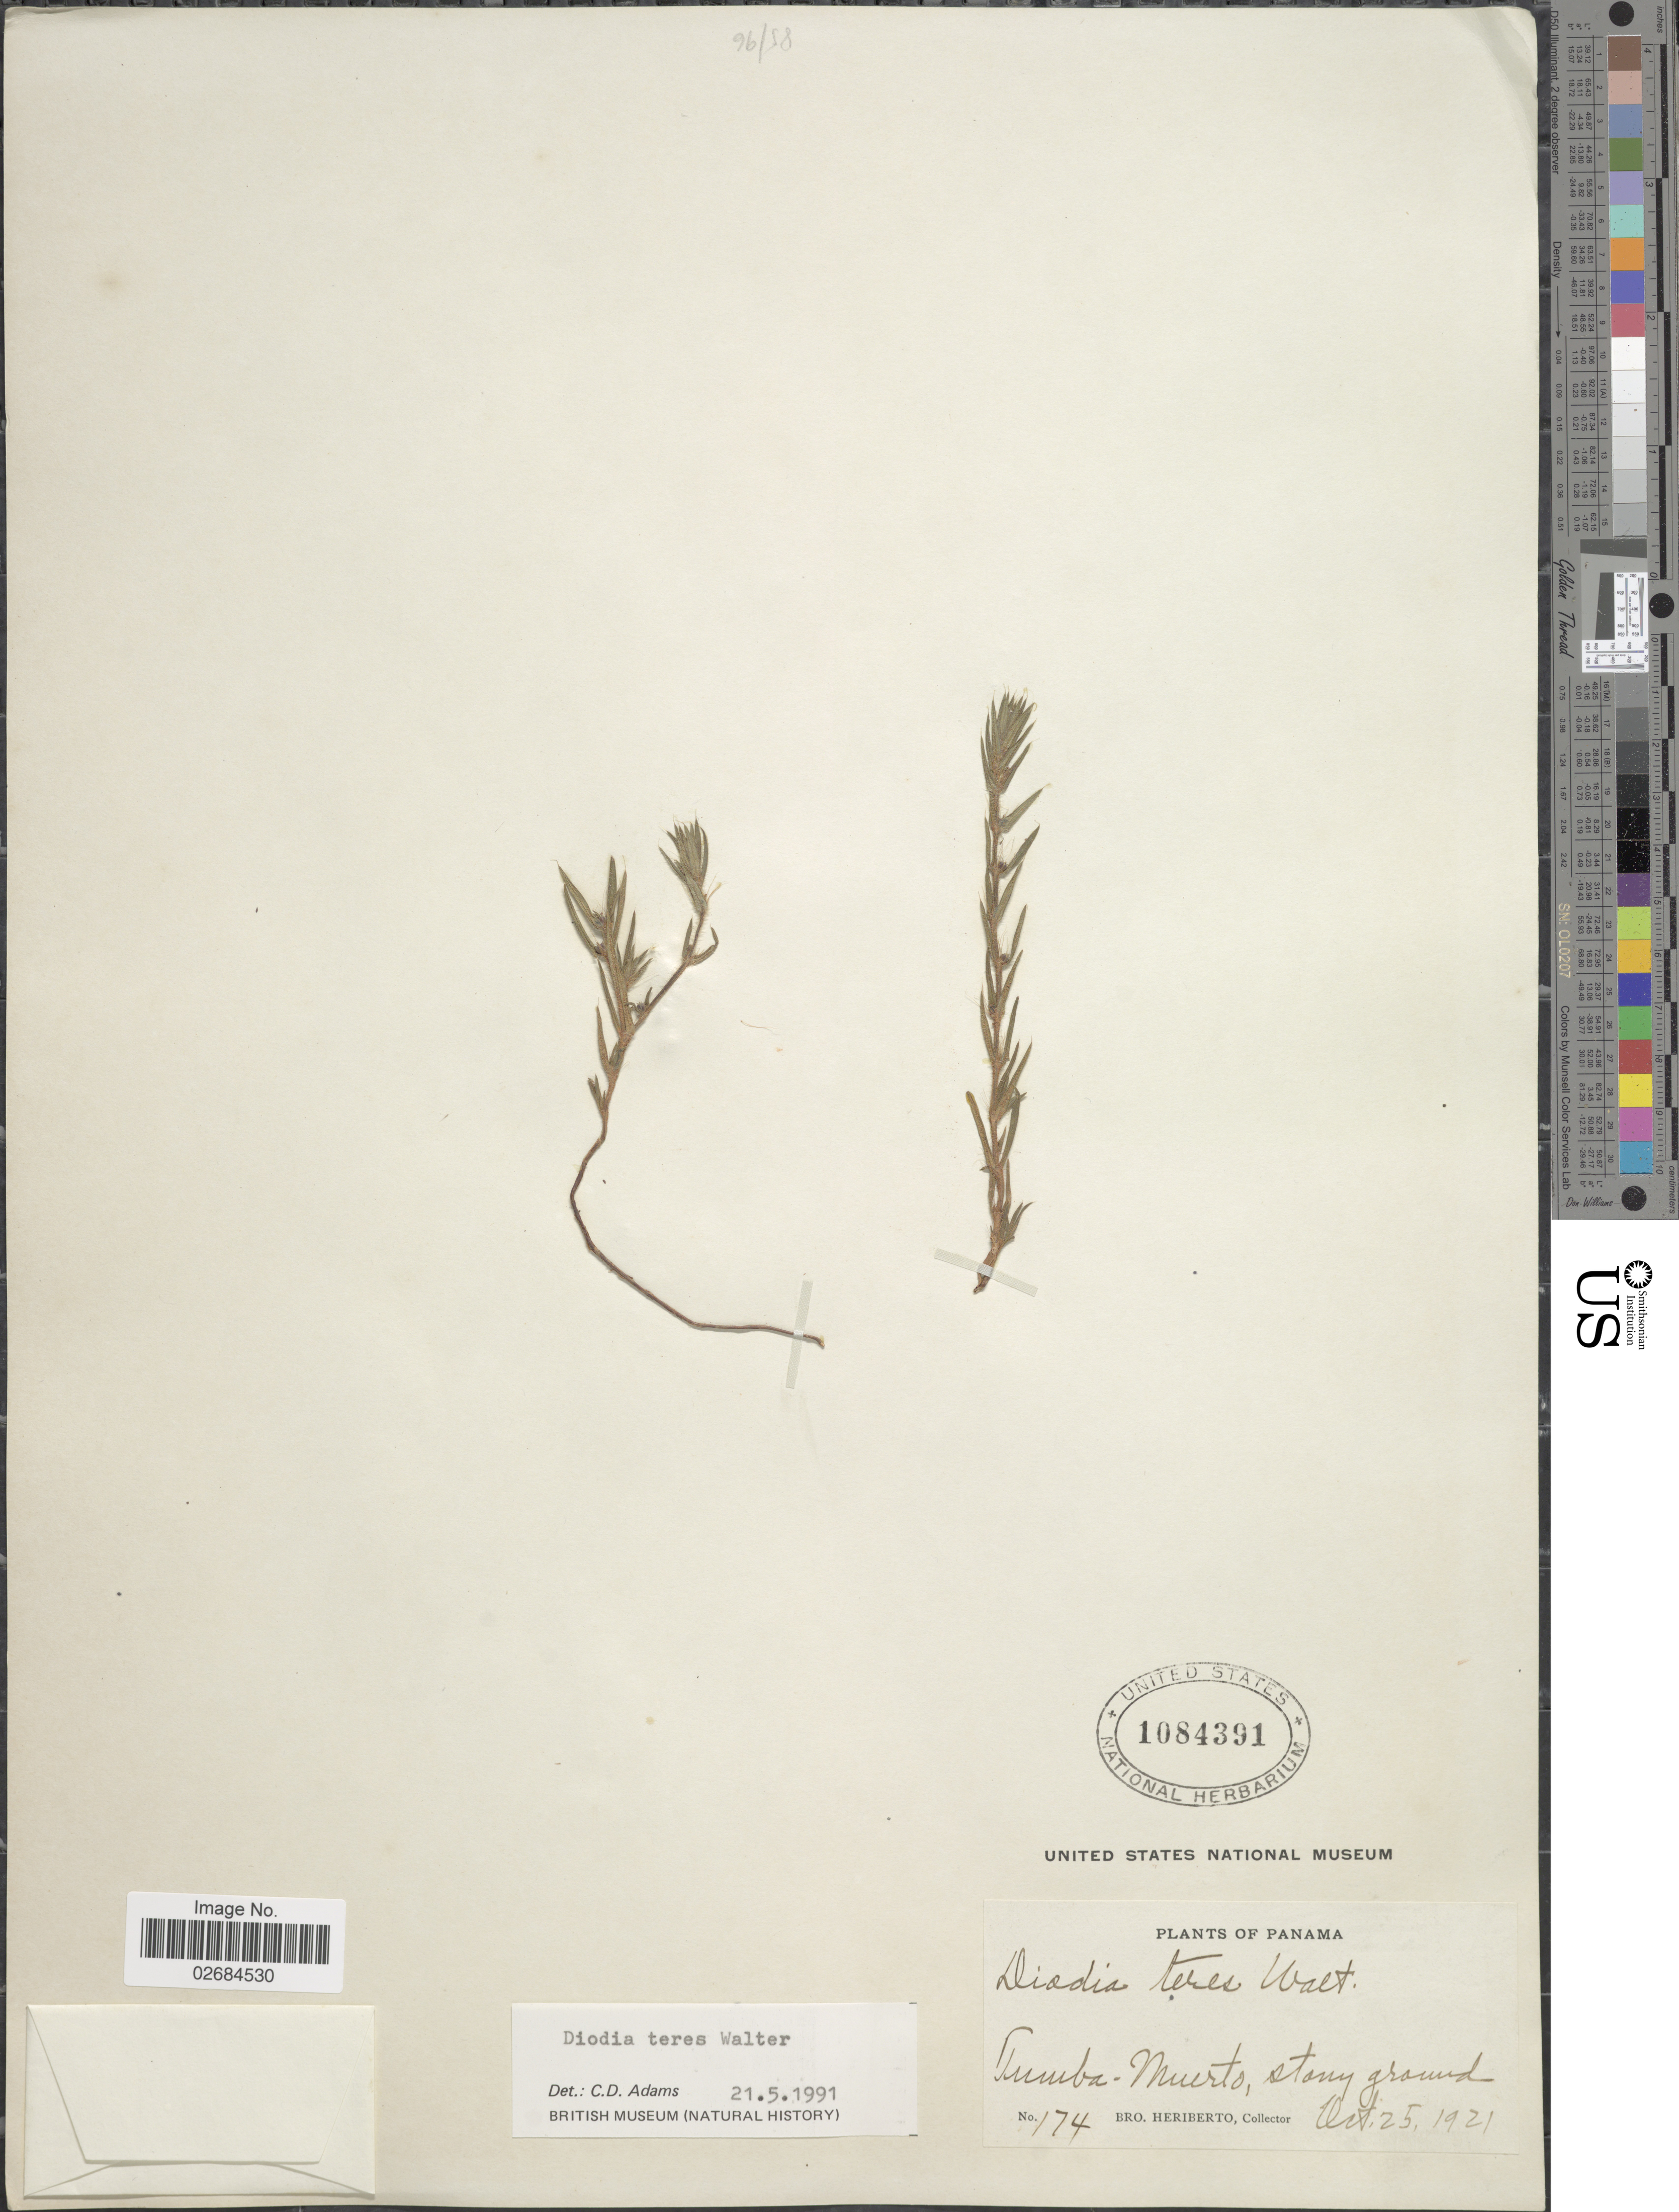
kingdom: Plantae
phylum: Tracheophyta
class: Magnoliopsida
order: Gentianales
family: Rubiaceae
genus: Diodia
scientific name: Diodia teres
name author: Walter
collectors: B. Heriberto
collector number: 174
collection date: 1921-10-25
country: Panama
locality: Tumba-Muerto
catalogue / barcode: US 1084391